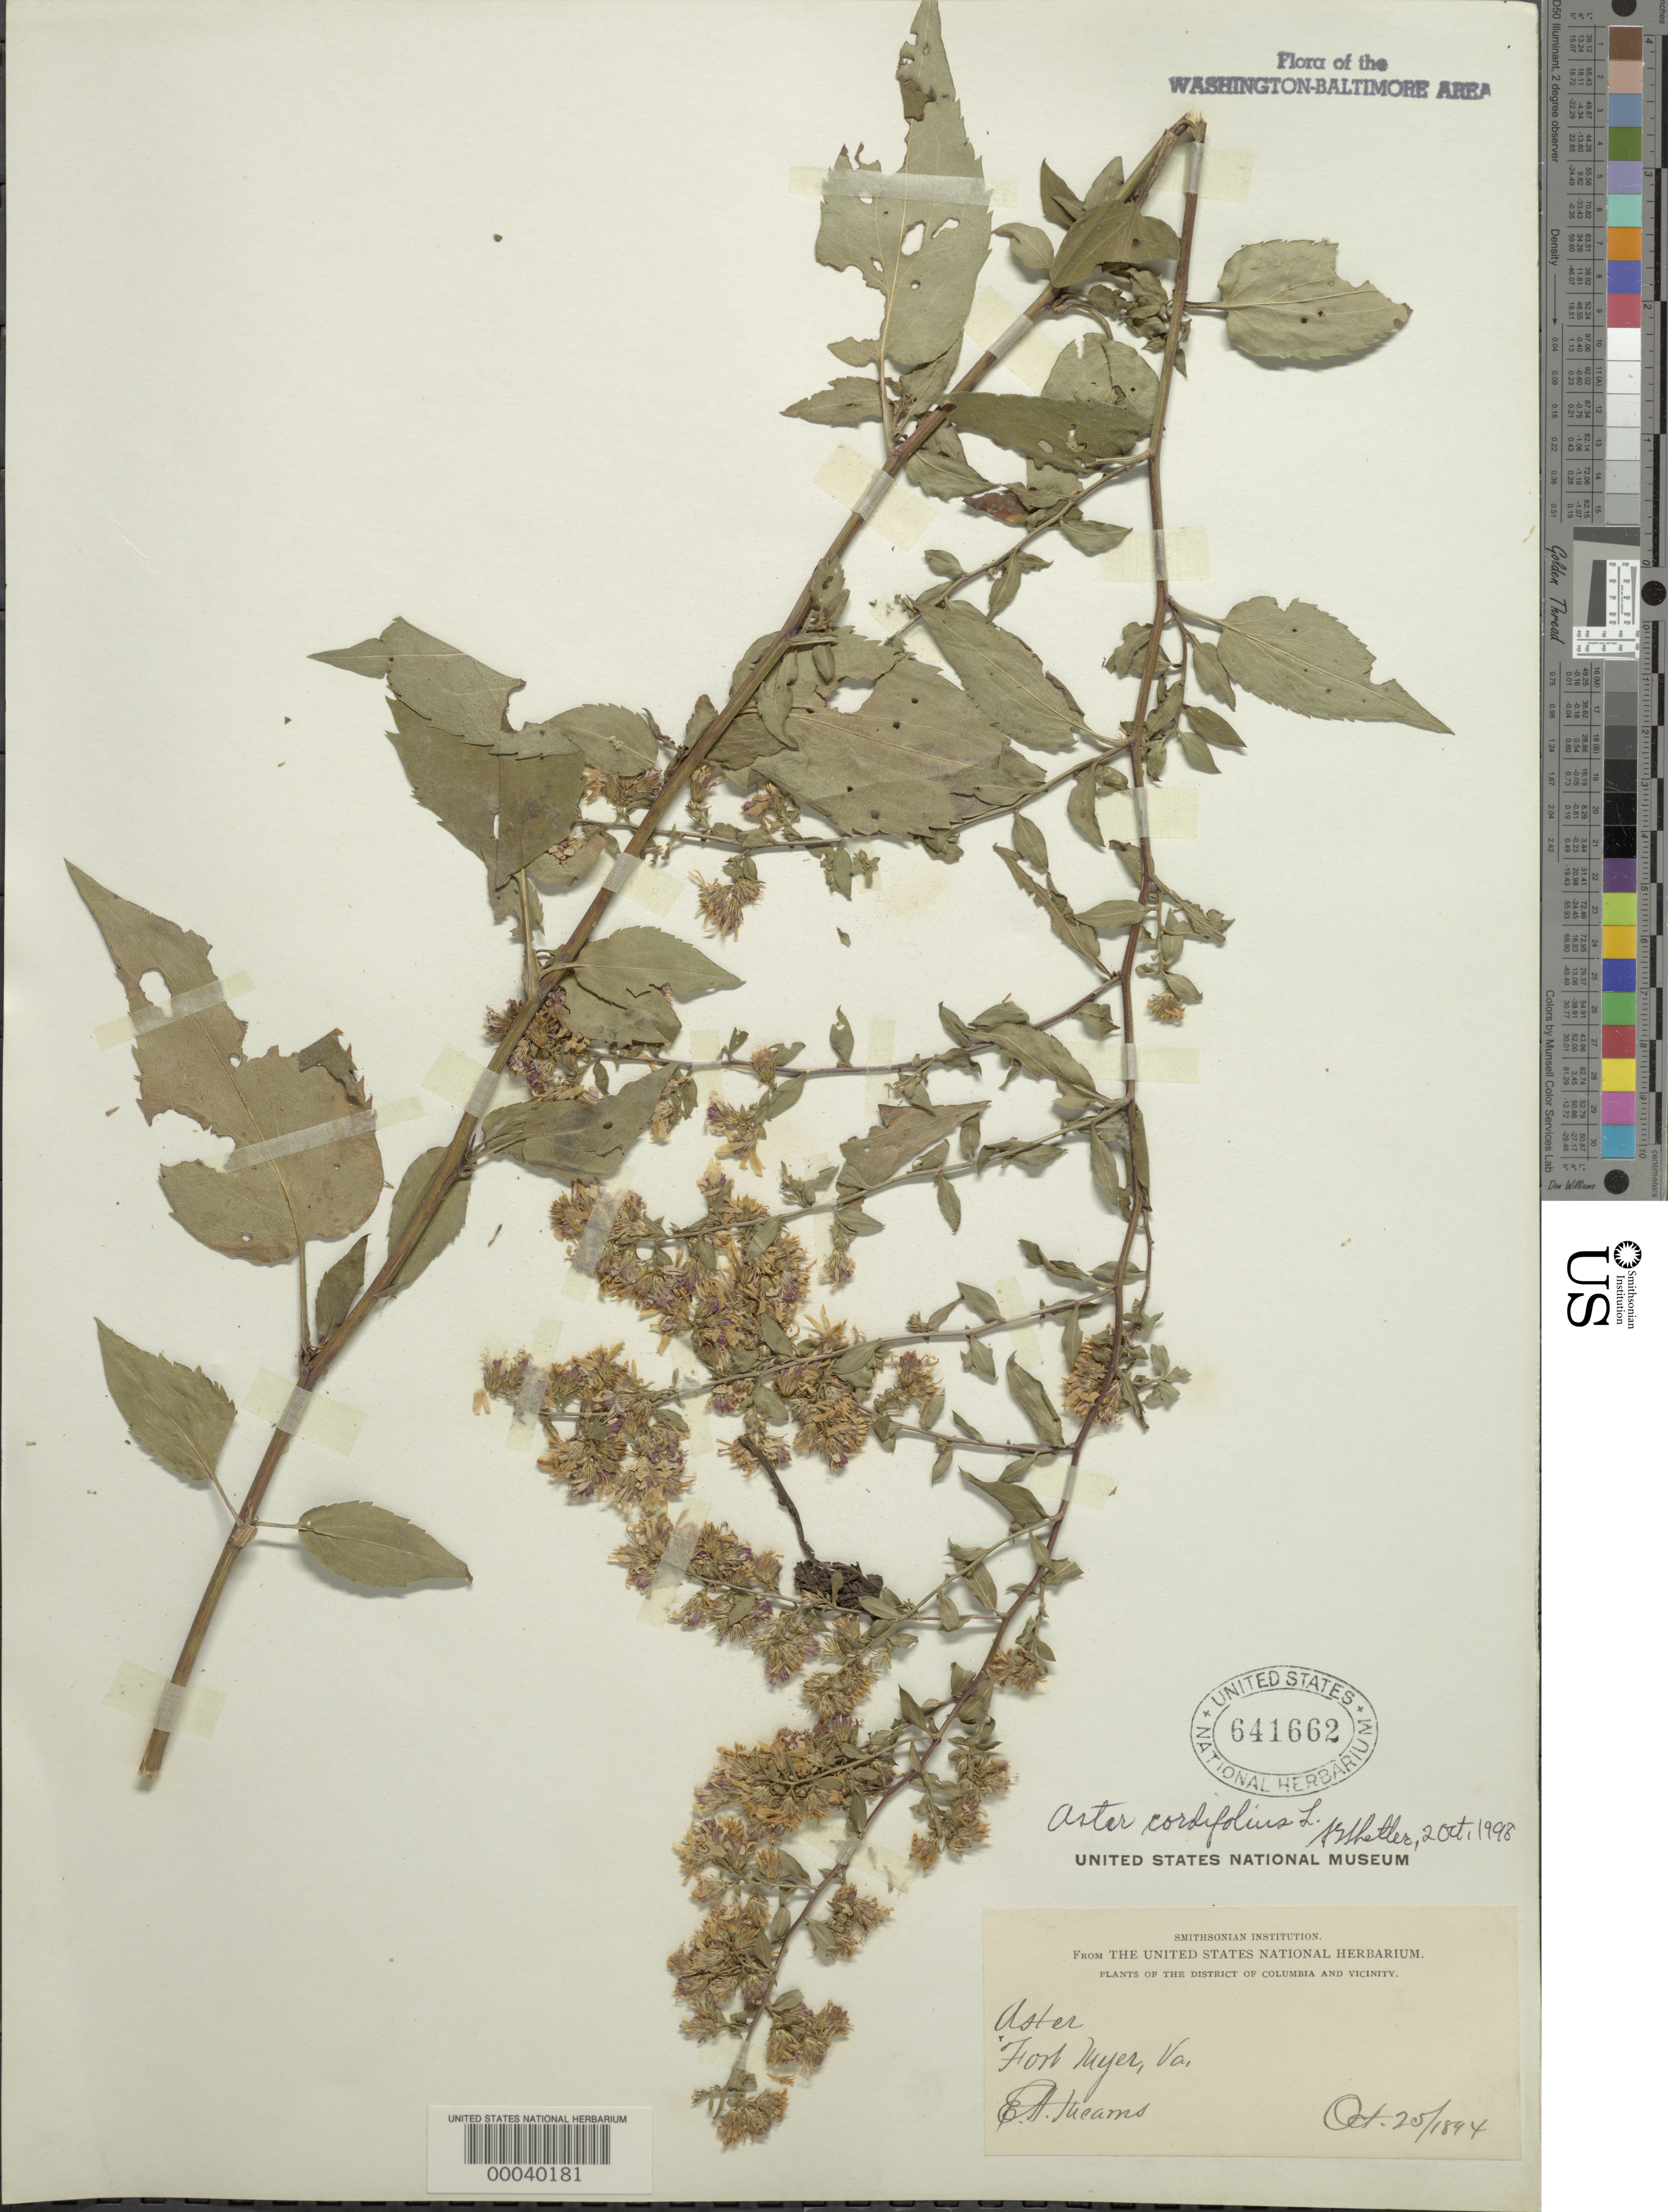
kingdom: Plantae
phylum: Tracheophyta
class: Magnoliopsida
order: Asterales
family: Asteraceae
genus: Symphyotrichum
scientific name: Symphyotrichum cordifolium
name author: (L.) G.L. Nesom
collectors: E. A. Mearns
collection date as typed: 25 Oct 1894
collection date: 1894-10-25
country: United States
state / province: Virginia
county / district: Arlington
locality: Ft Myer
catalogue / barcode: US 641662